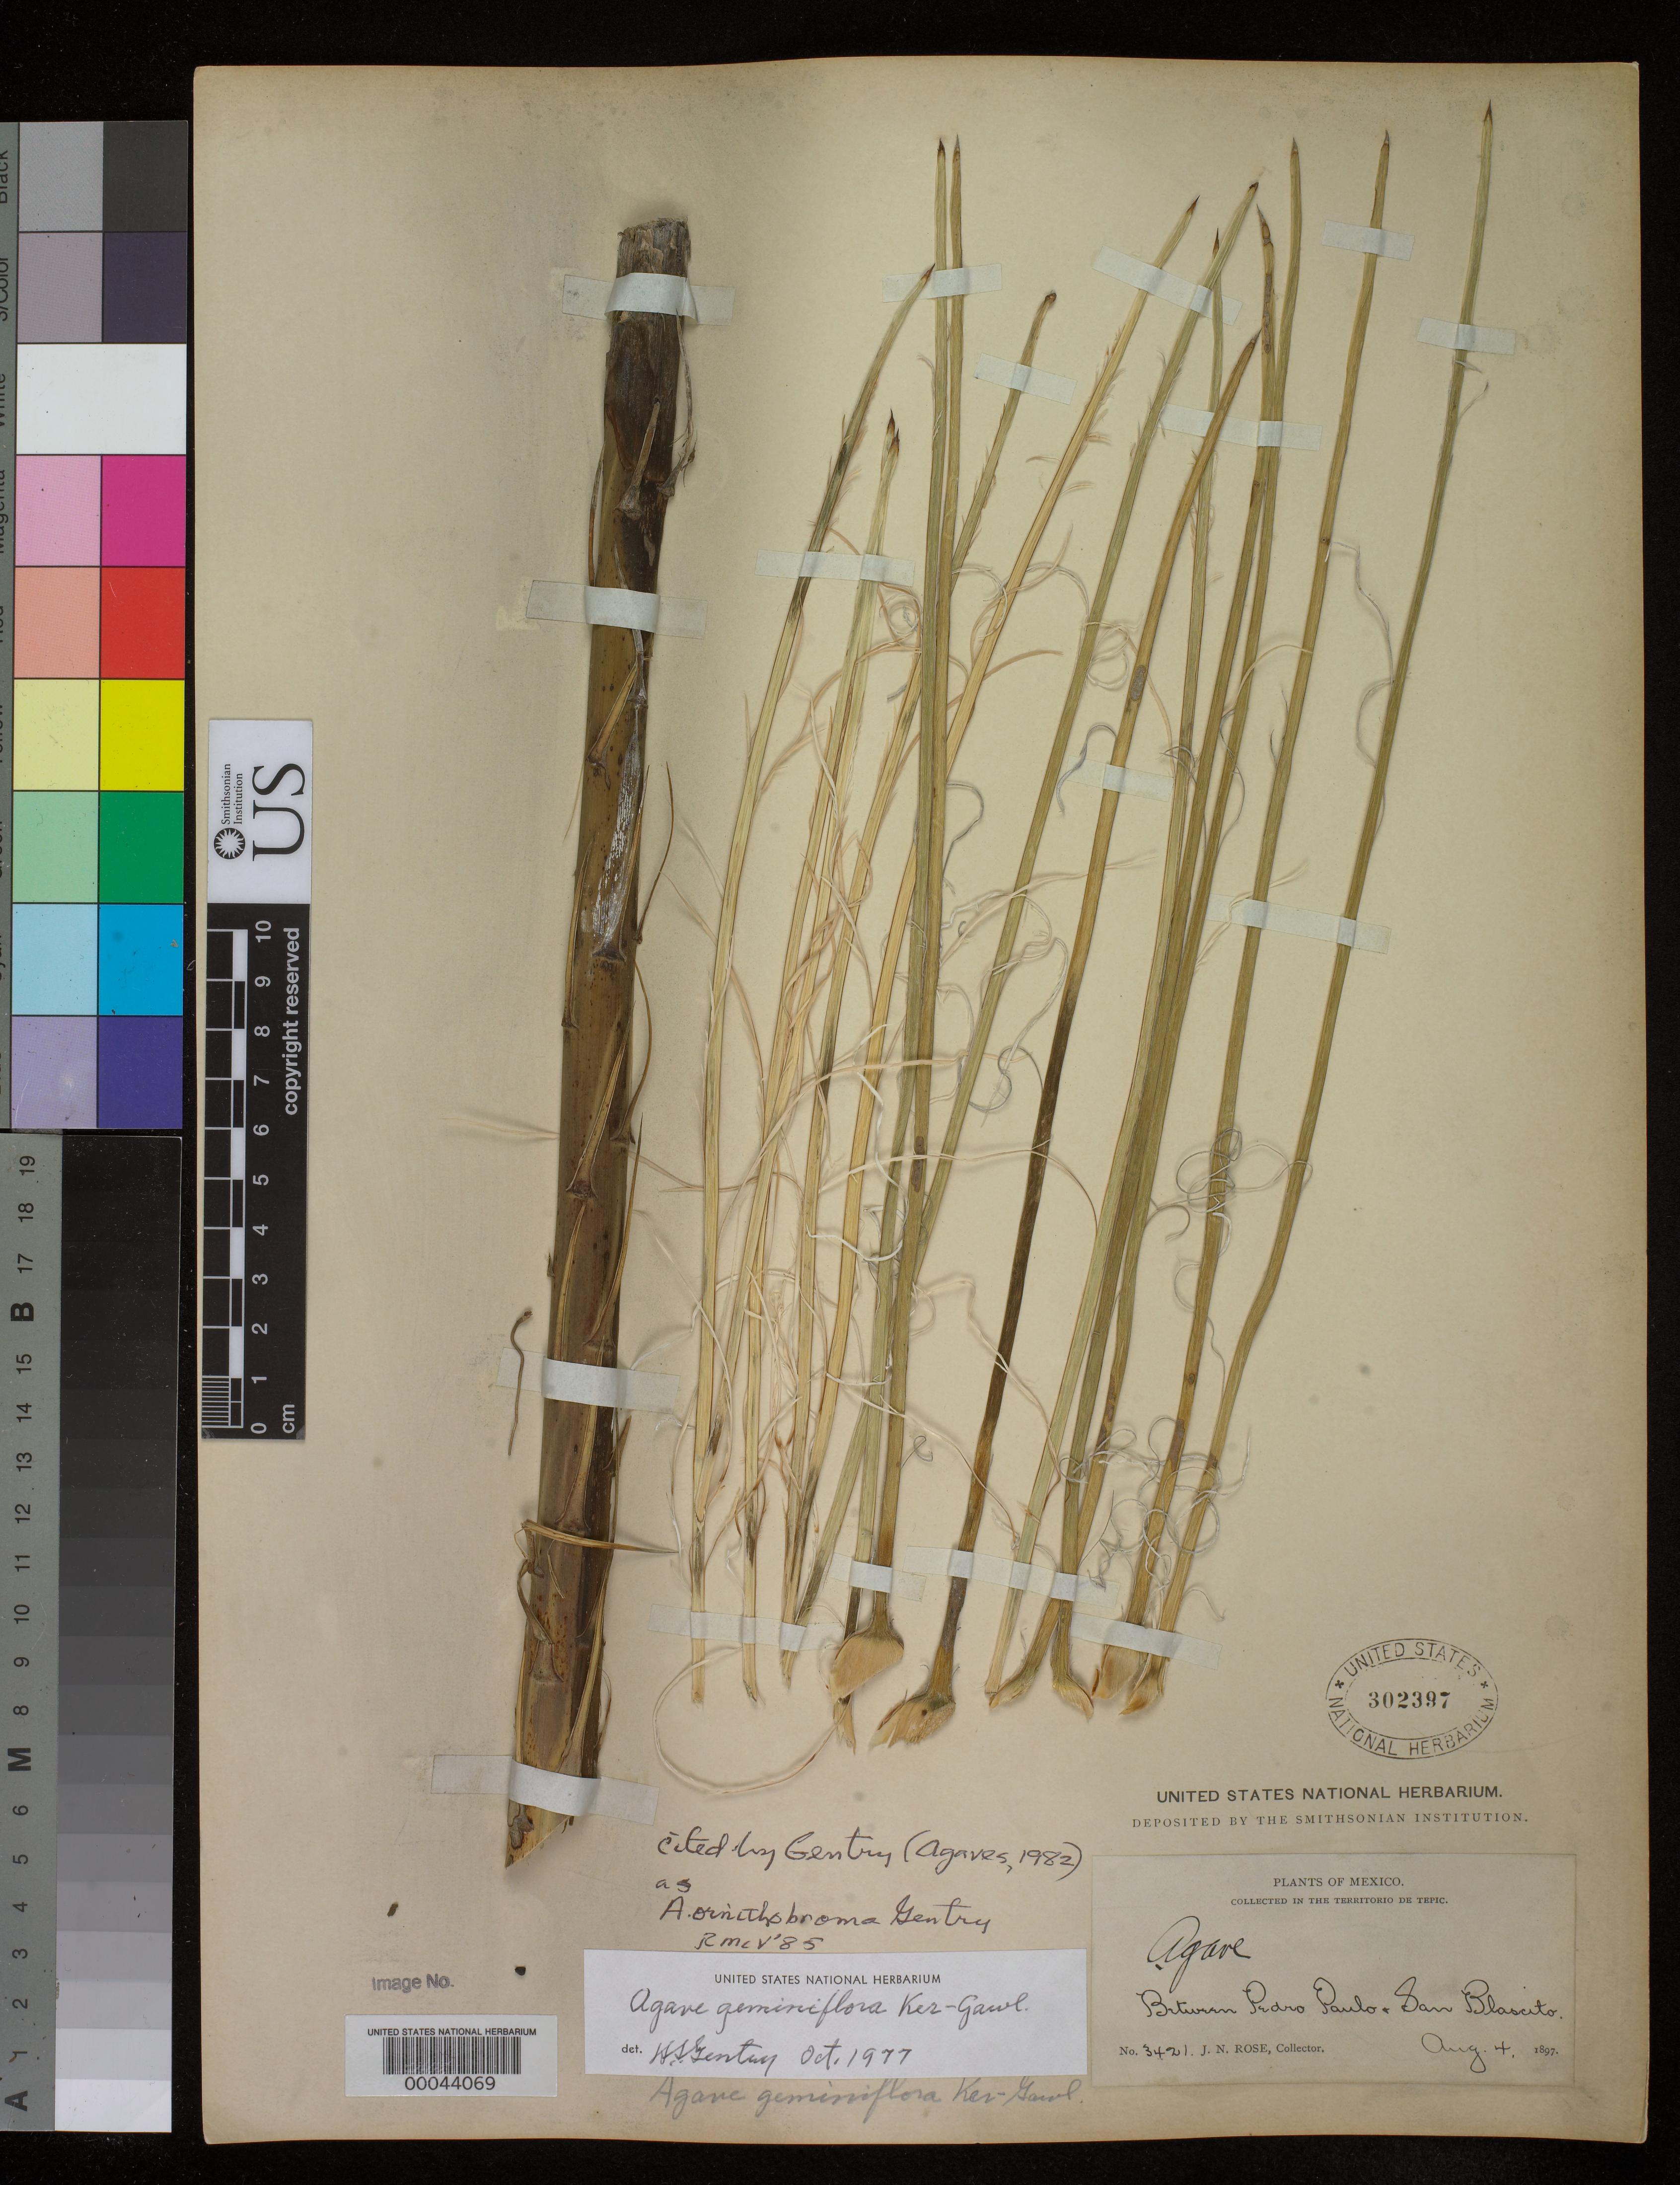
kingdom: Plantae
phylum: Tracheophyta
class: Liliopsida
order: Asparagales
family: Asparagaceae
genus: Agave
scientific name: Agave geminiflora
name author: Ker Gawl.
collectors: J. N. Rose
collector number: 3421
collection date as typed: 04 Aug 1897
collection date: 1897-08-04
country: Mexico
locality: Between Pedro Paulo & San Blascito (in the territorio de Tepic)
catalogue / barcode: US 302397